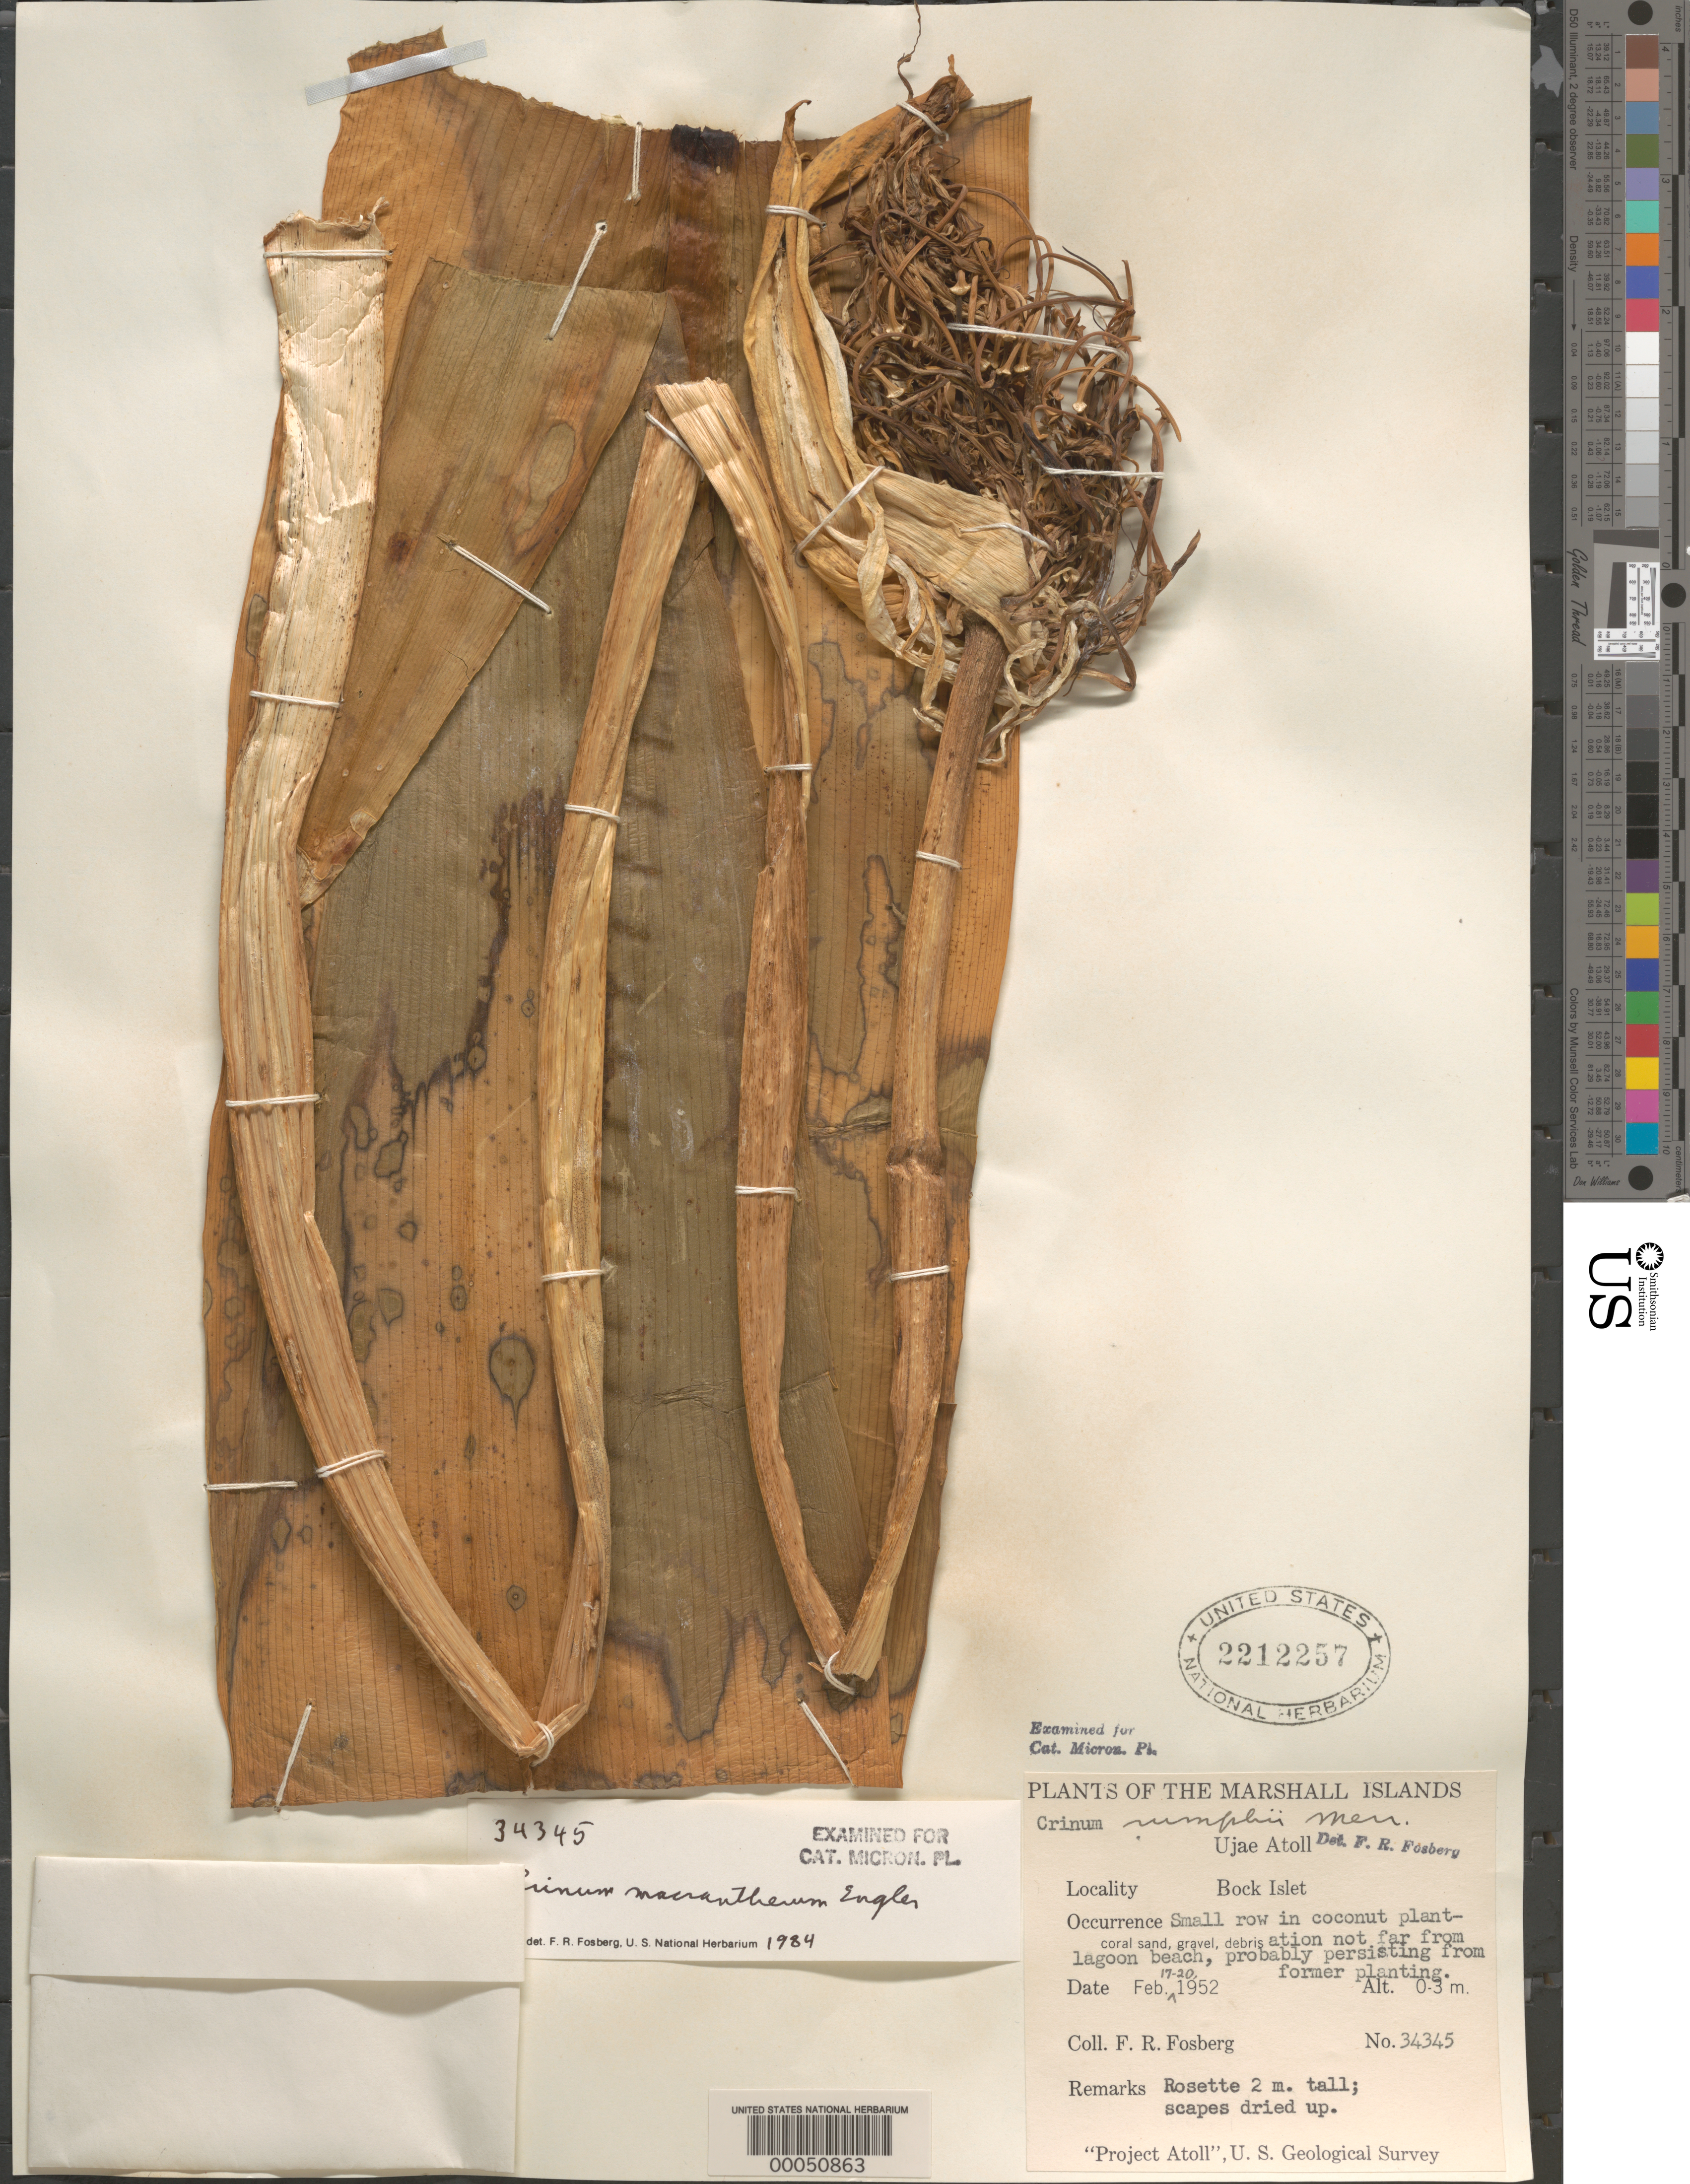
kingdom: Plantae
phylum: Tracheophyta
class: Liliopsida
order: Asparagales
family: Amaryllidaceae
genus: Crinum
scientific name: Crinum macrantherum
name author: Engl.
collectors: F. R. Fosberg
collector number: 34345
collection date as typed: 17 Feb 1952 to 20 Feb 1952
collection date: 1952-02-17/1952-02-20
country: Marshall Islands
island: Ujae Atoll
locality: Bock Islet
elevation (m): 0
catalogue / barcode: US 2212257